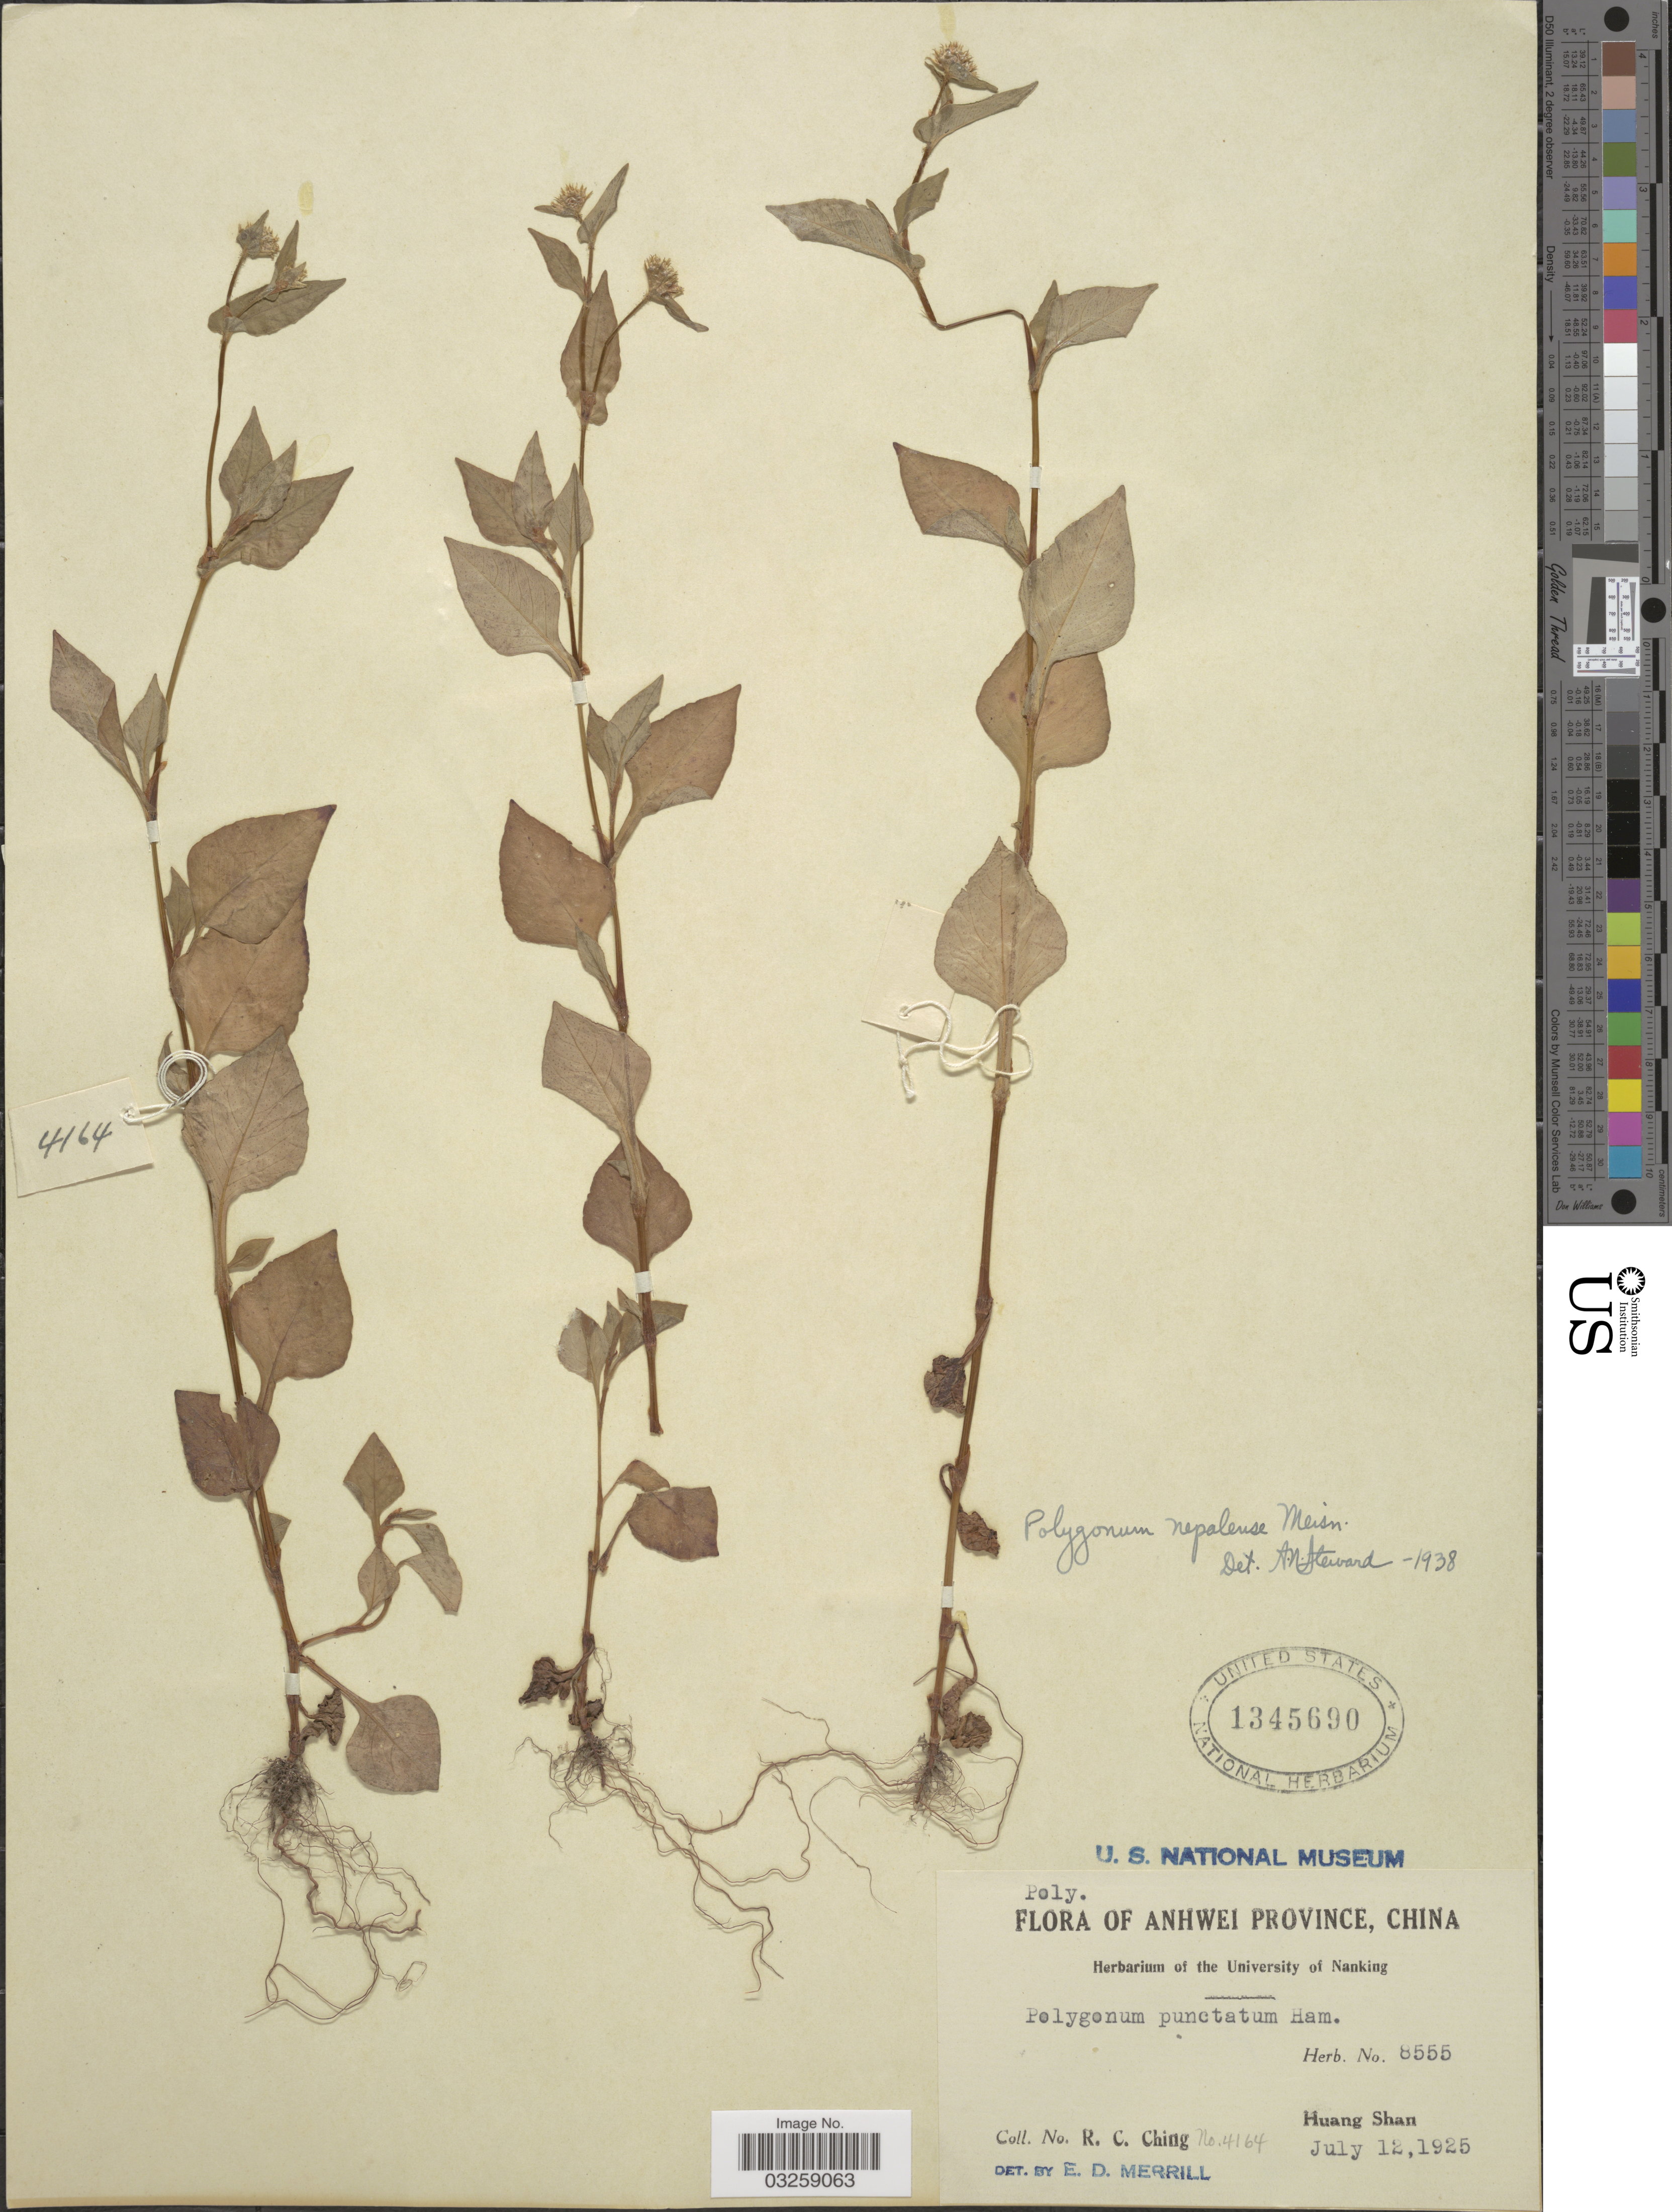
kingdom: Plantae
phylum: Tracheophyta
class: Magnoliopsida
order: Caryophyllales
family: Polygonaceae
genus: Polygonum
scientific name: Polygonum nepalense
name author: Meisn.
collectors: R. C. Ching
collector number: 4164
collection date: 1925-07-12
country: China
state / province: Anhui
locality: Anhwei Province. Huang Shan.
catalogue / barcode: US 1345690